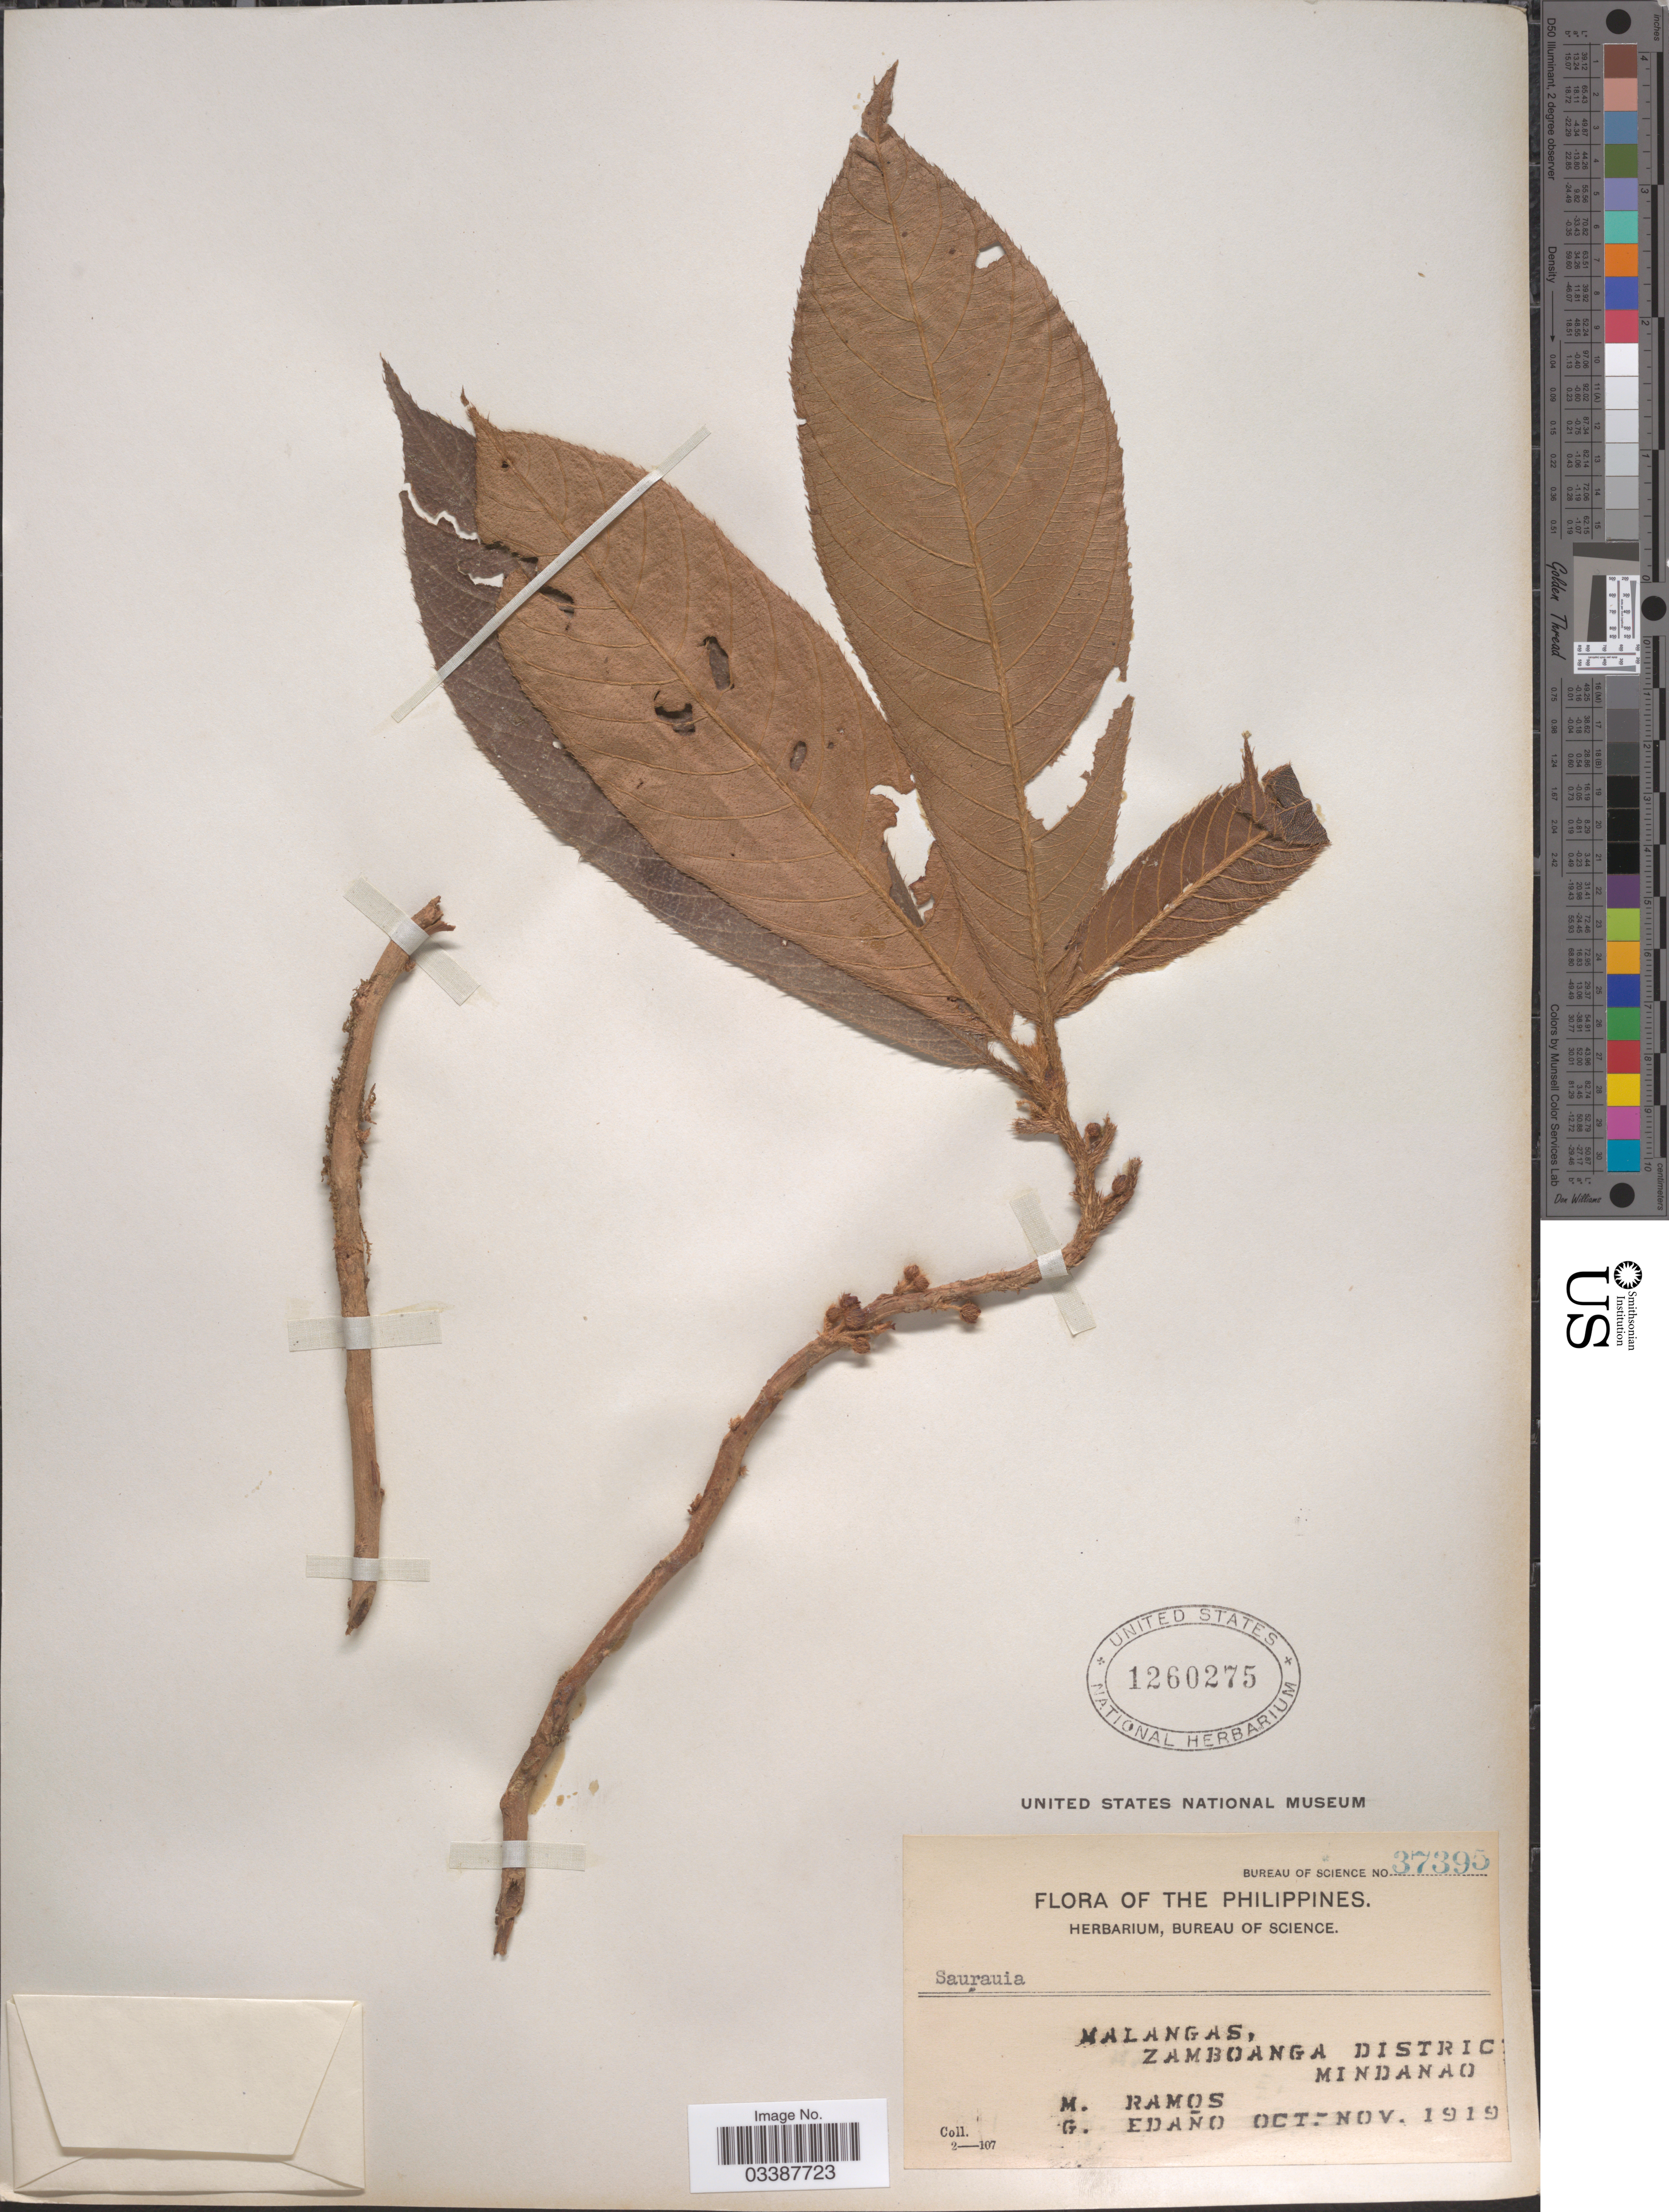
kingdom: Plantae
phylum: Tracheophyta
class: Magnoliopsida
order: Ericales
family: Actinidiaceae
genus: Saurauia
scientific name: Saurauia sp.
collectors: M. Ramos & G. Edaño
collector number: Bureau of Science 37395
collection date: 1919-10/1919-11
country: Philippines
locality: Malangas, Zamboanga District. Mindanao.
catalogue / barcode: US 1260275